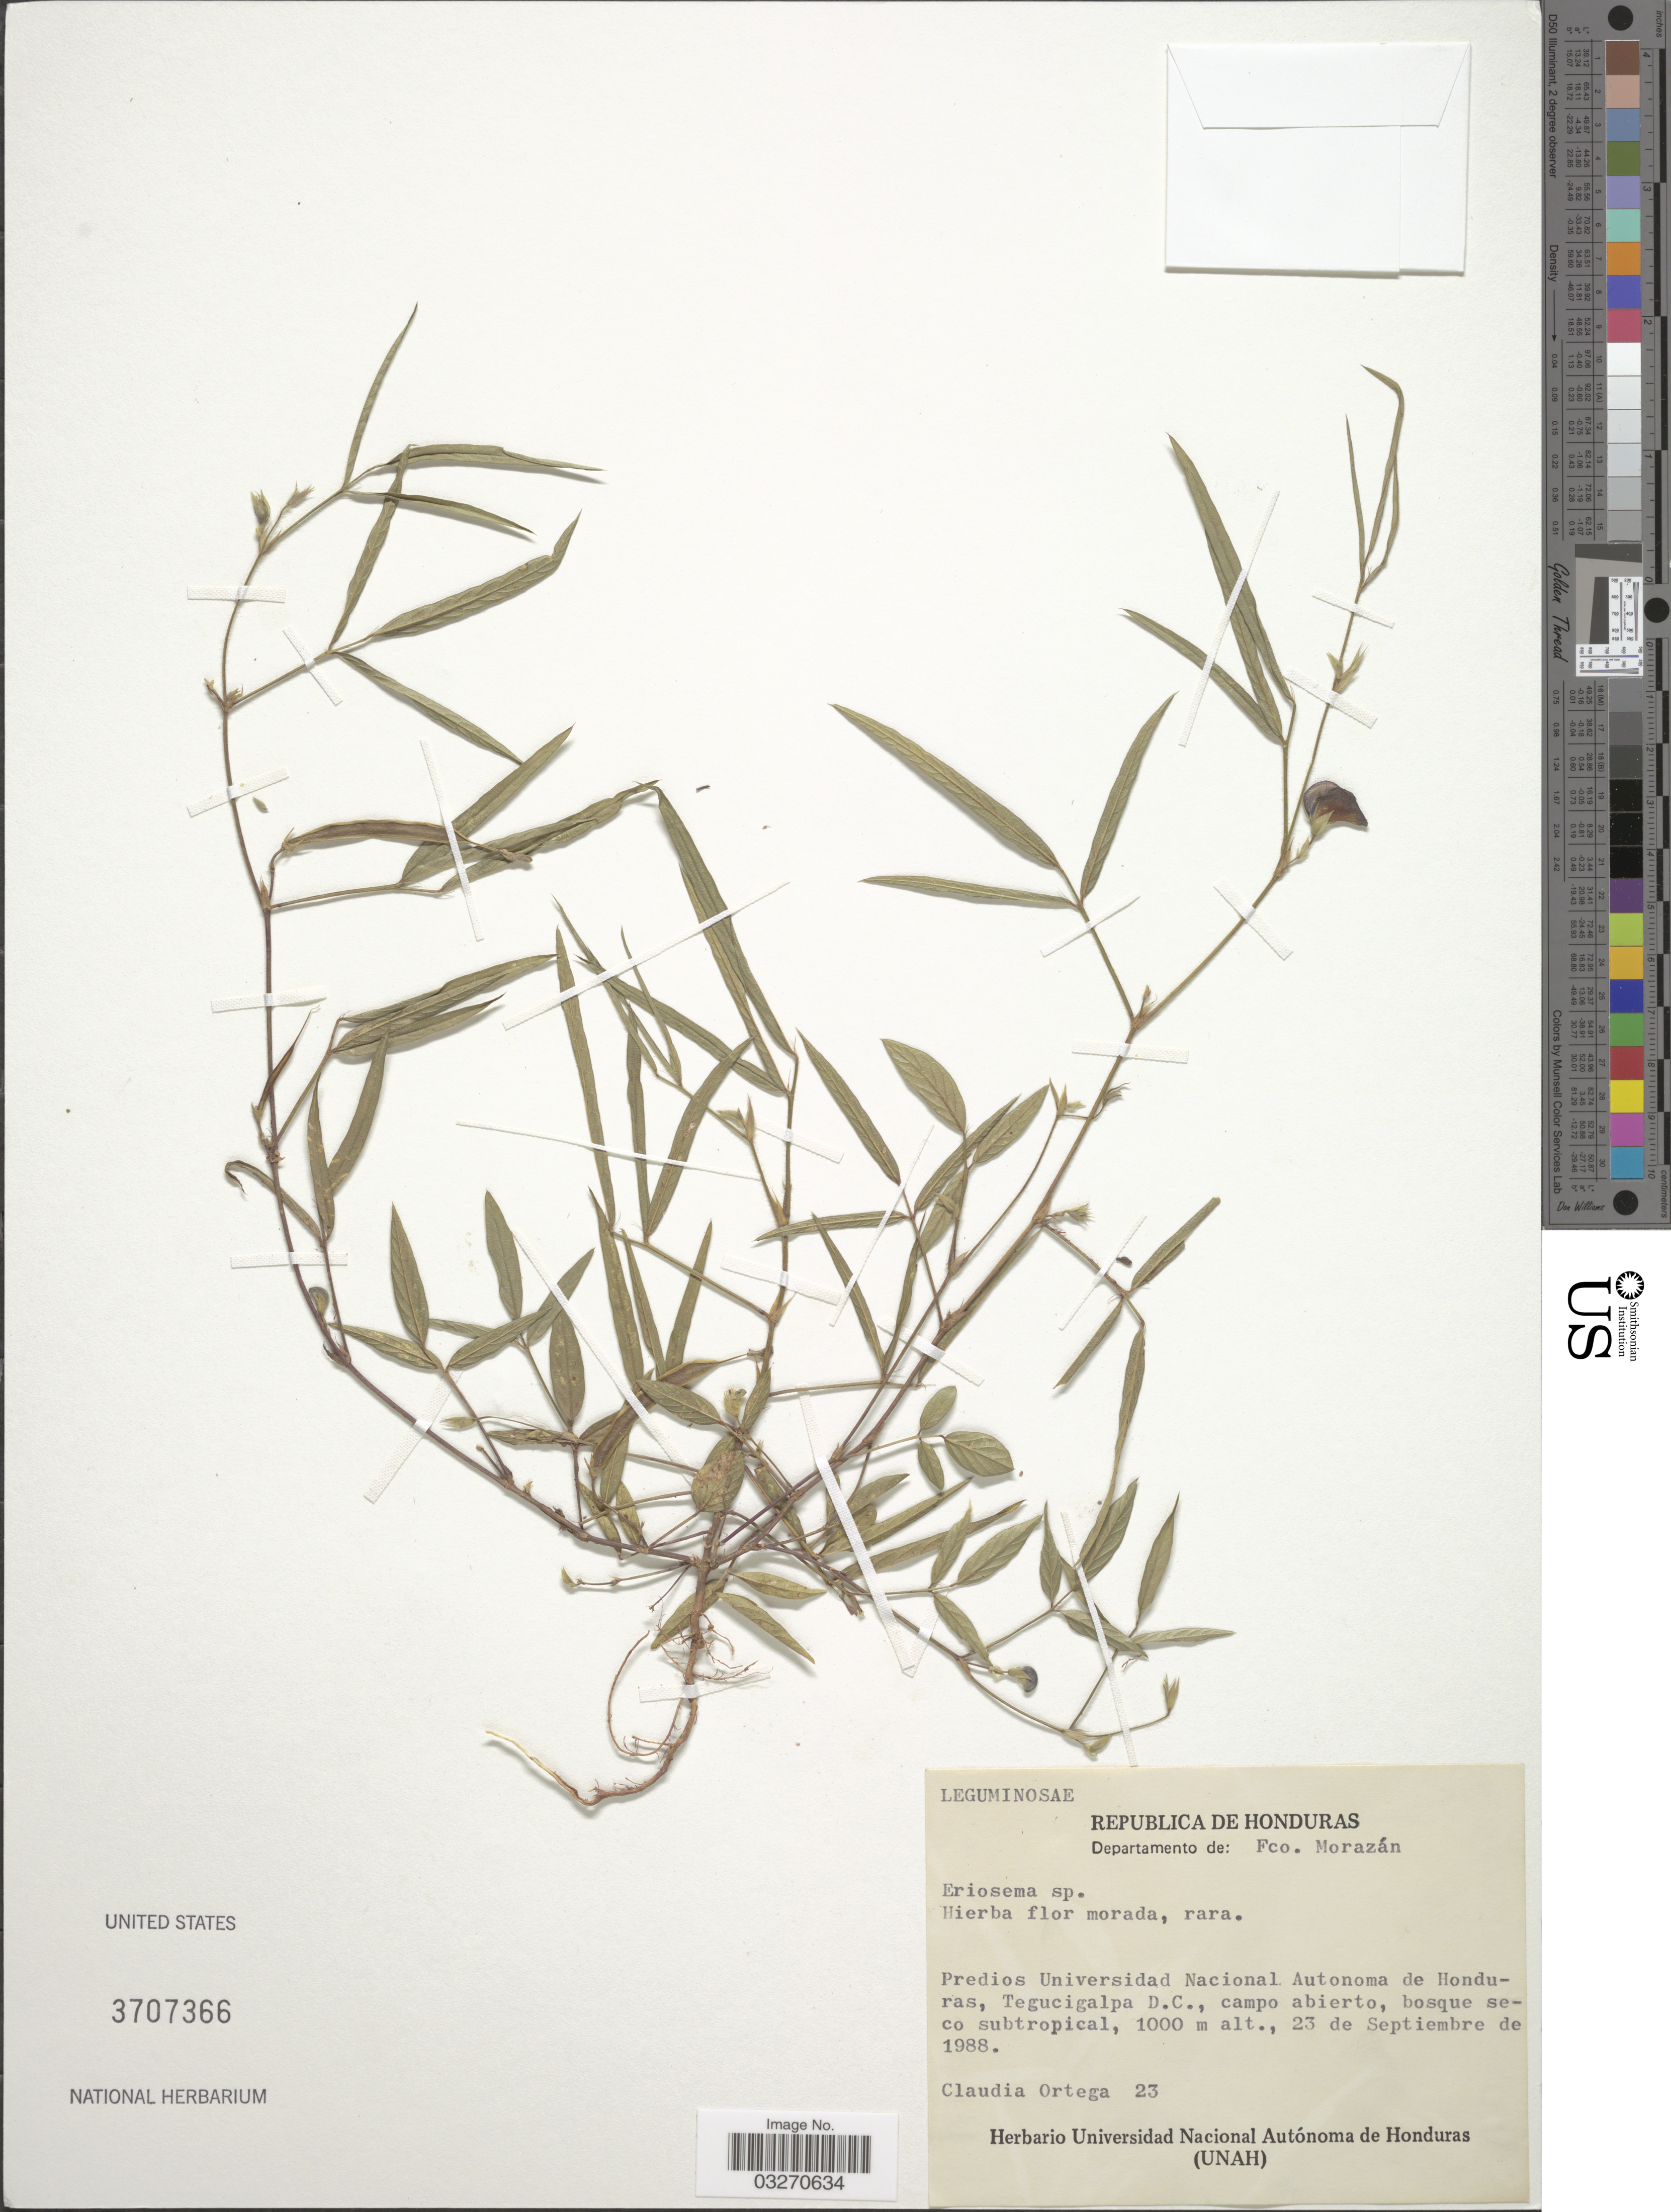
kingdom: Plantae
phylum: Tracheophyta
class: Magnoliopsida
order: Fabales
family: Fabaceae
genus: Eriosema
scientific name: Eriosema sp.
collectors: C. Ortega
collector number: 23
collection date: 1988-09-23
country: Honduras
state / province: Fco. Morazán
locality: Departamento de: Fco. Morazán. Predios Universidad Nacional Autonoma de Honduras, Tegucigalpa D.C., campo abierto.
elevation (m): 1000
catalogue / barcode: US 3707366